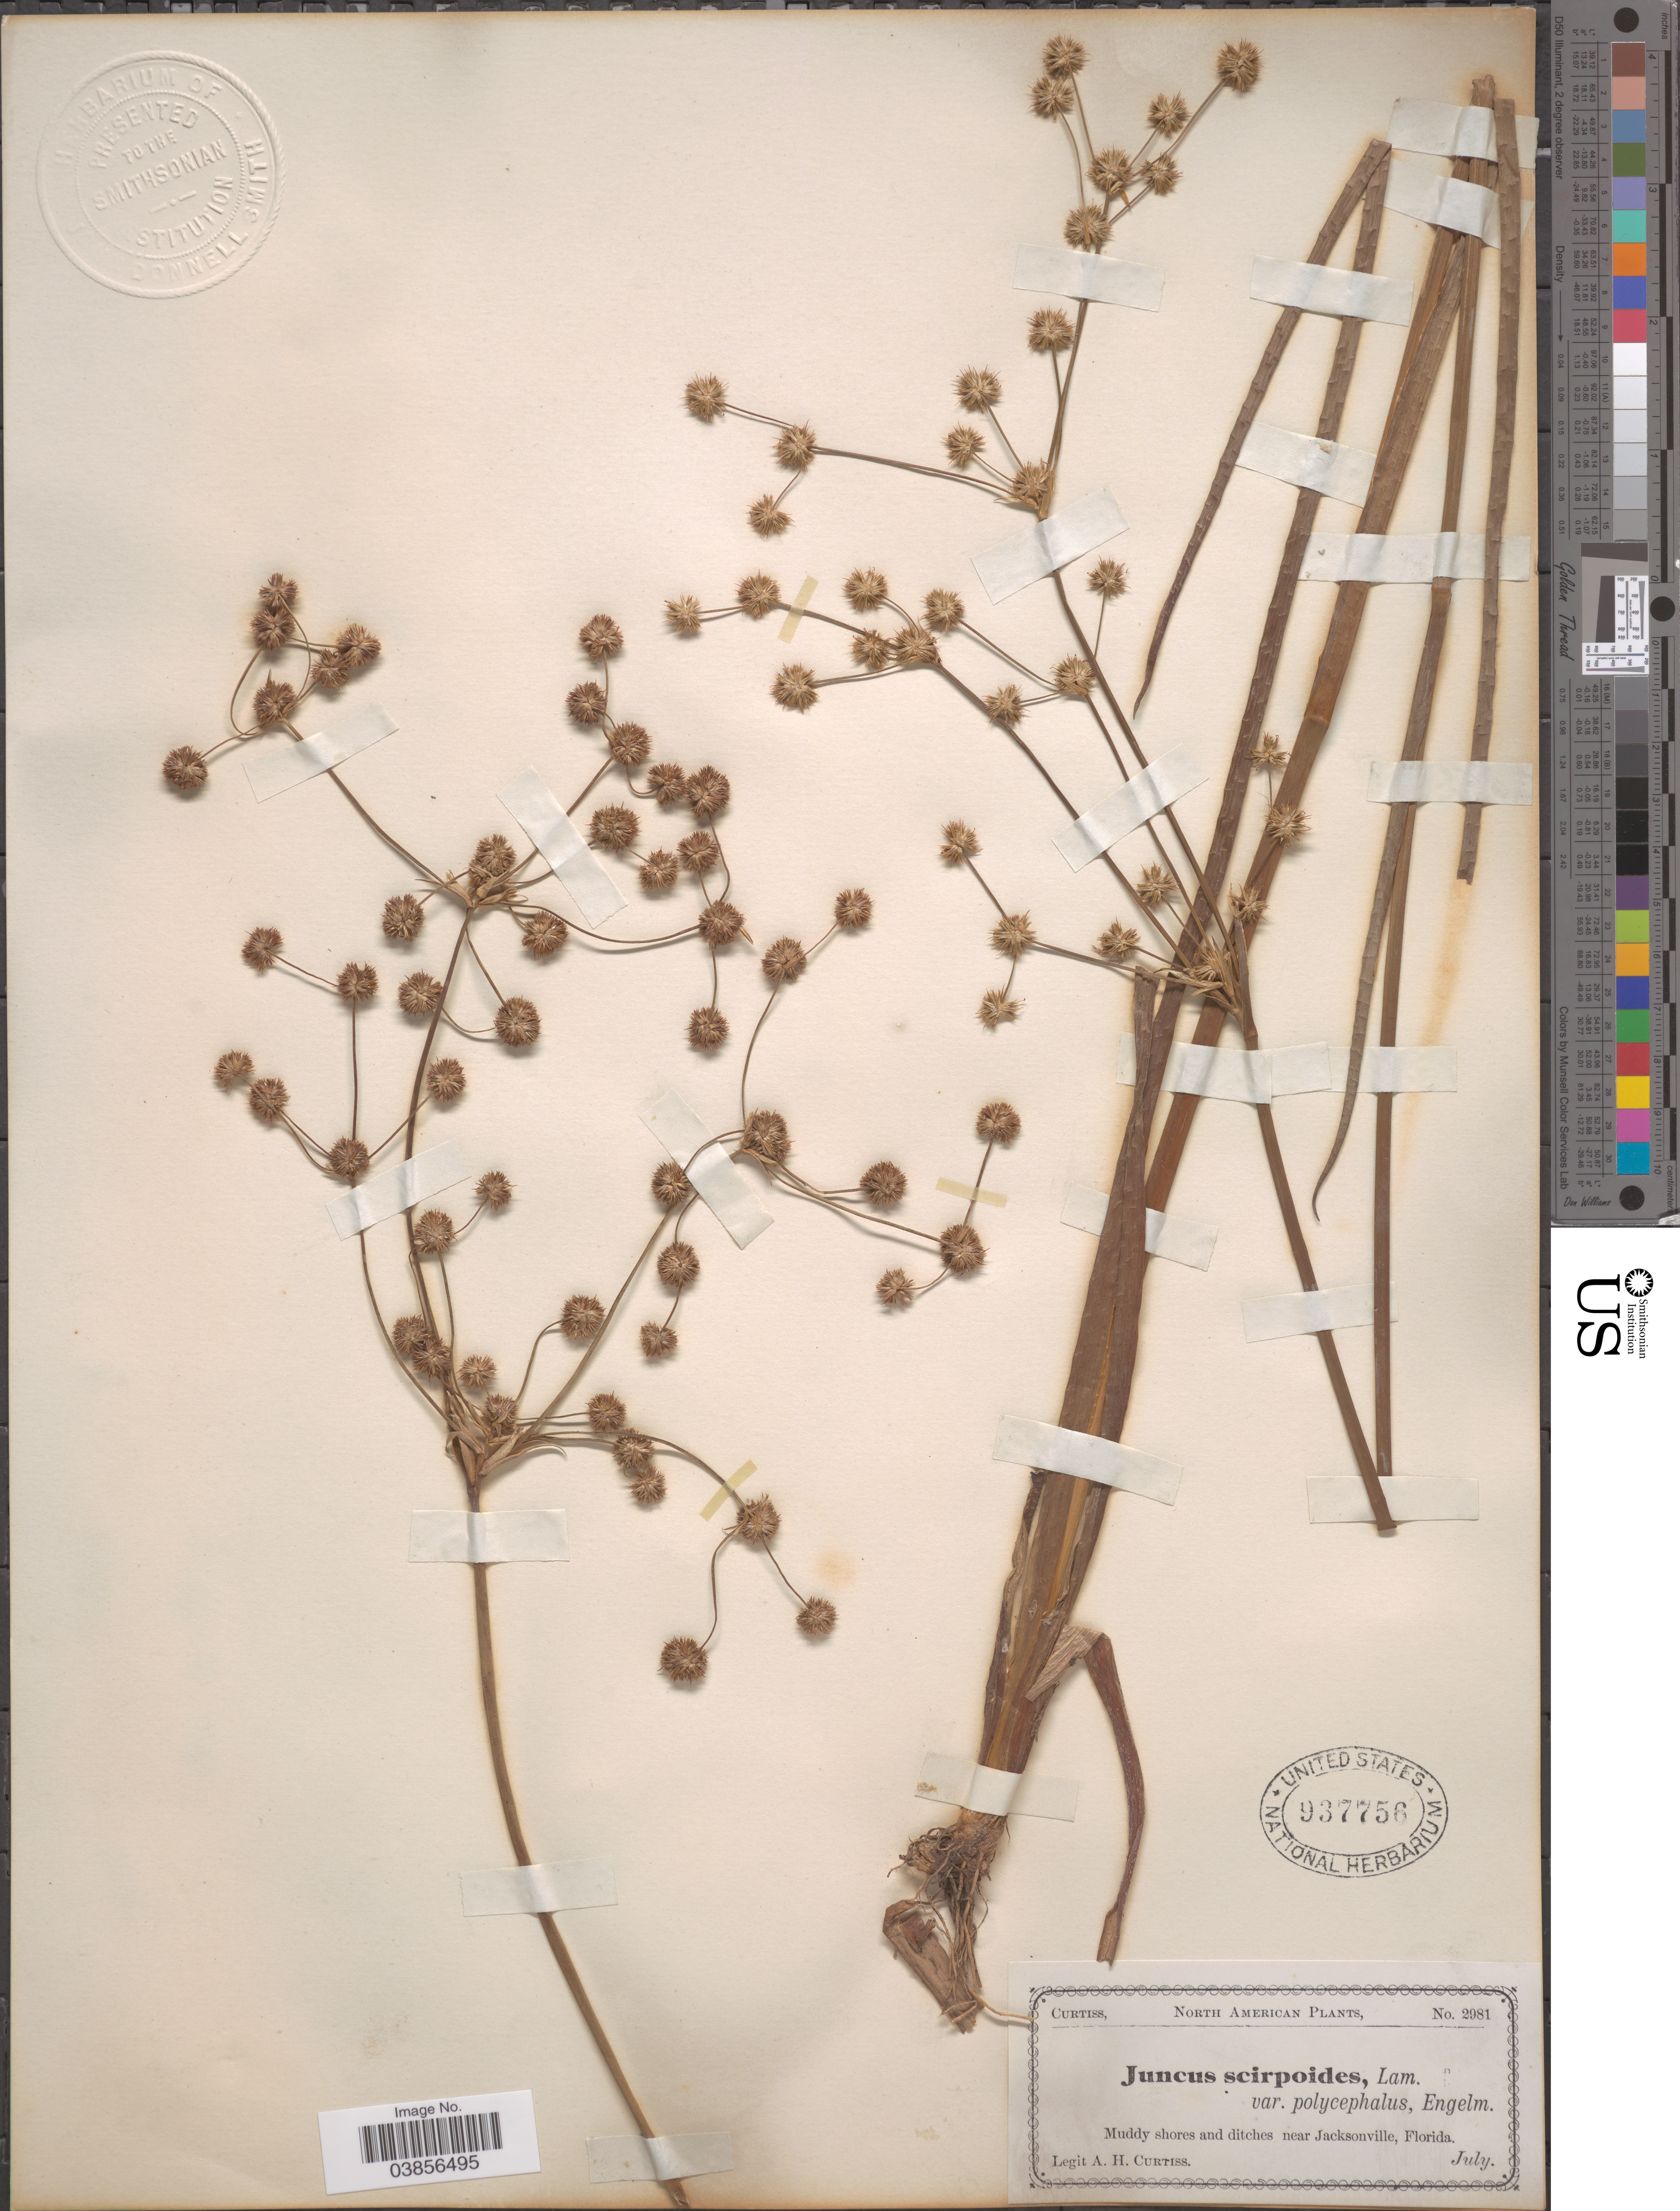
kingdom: Plantae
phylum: Tracheophyta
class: Liliopsida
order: Poales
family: Juncaceae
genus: Juncus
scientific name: Juncus polycephalus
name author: Michx.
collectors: A. H. Curtiss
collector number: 2981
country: United States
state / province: Florida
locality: Muddy shores and ditches near Jacksonville.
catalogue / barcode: US 937756